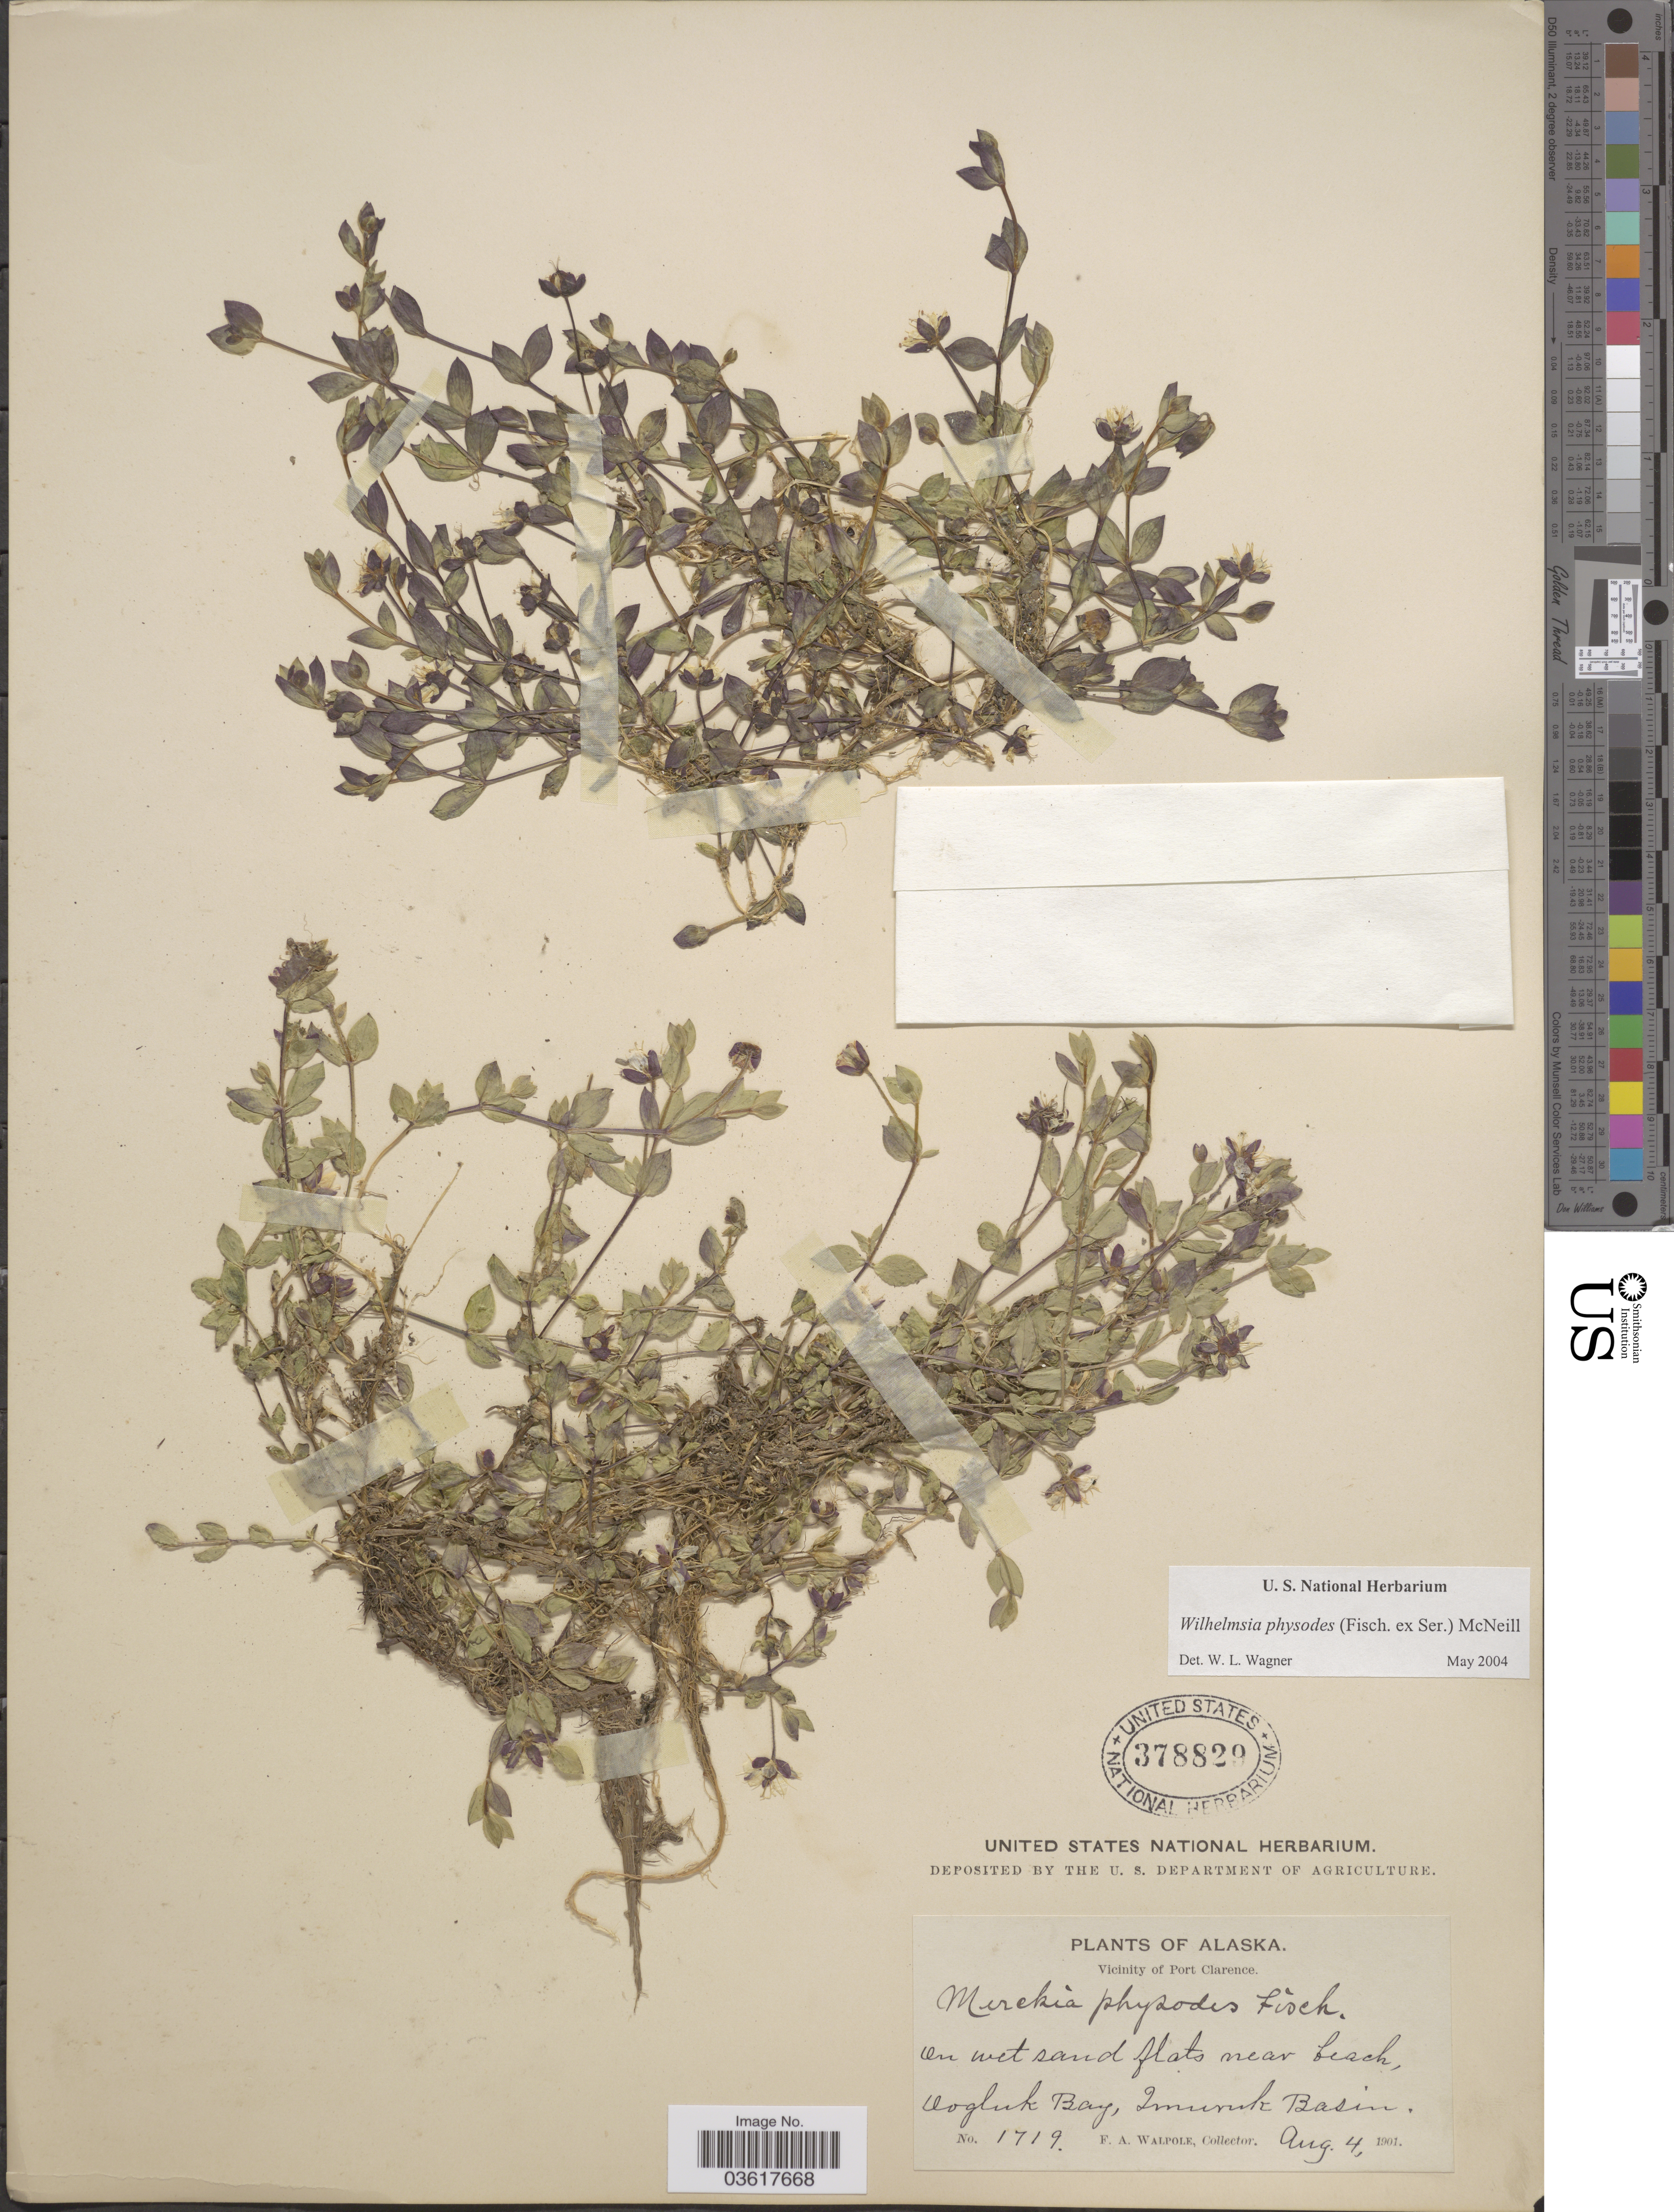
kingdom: Plantae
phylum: Tracheophyta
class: Magnoliopsida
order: Caryophyllales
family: Caryophyllaceae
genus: Wilhelmsia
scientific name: Wilhelmsia sp.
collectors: F. Walpole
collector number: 1719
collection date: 1901-08-04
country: United States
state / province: Alaska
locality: Vicinity of Port Clarence. On wet sand flats near beach, Oogluk Bay, Imuruk Basin.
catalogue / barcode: US 378829